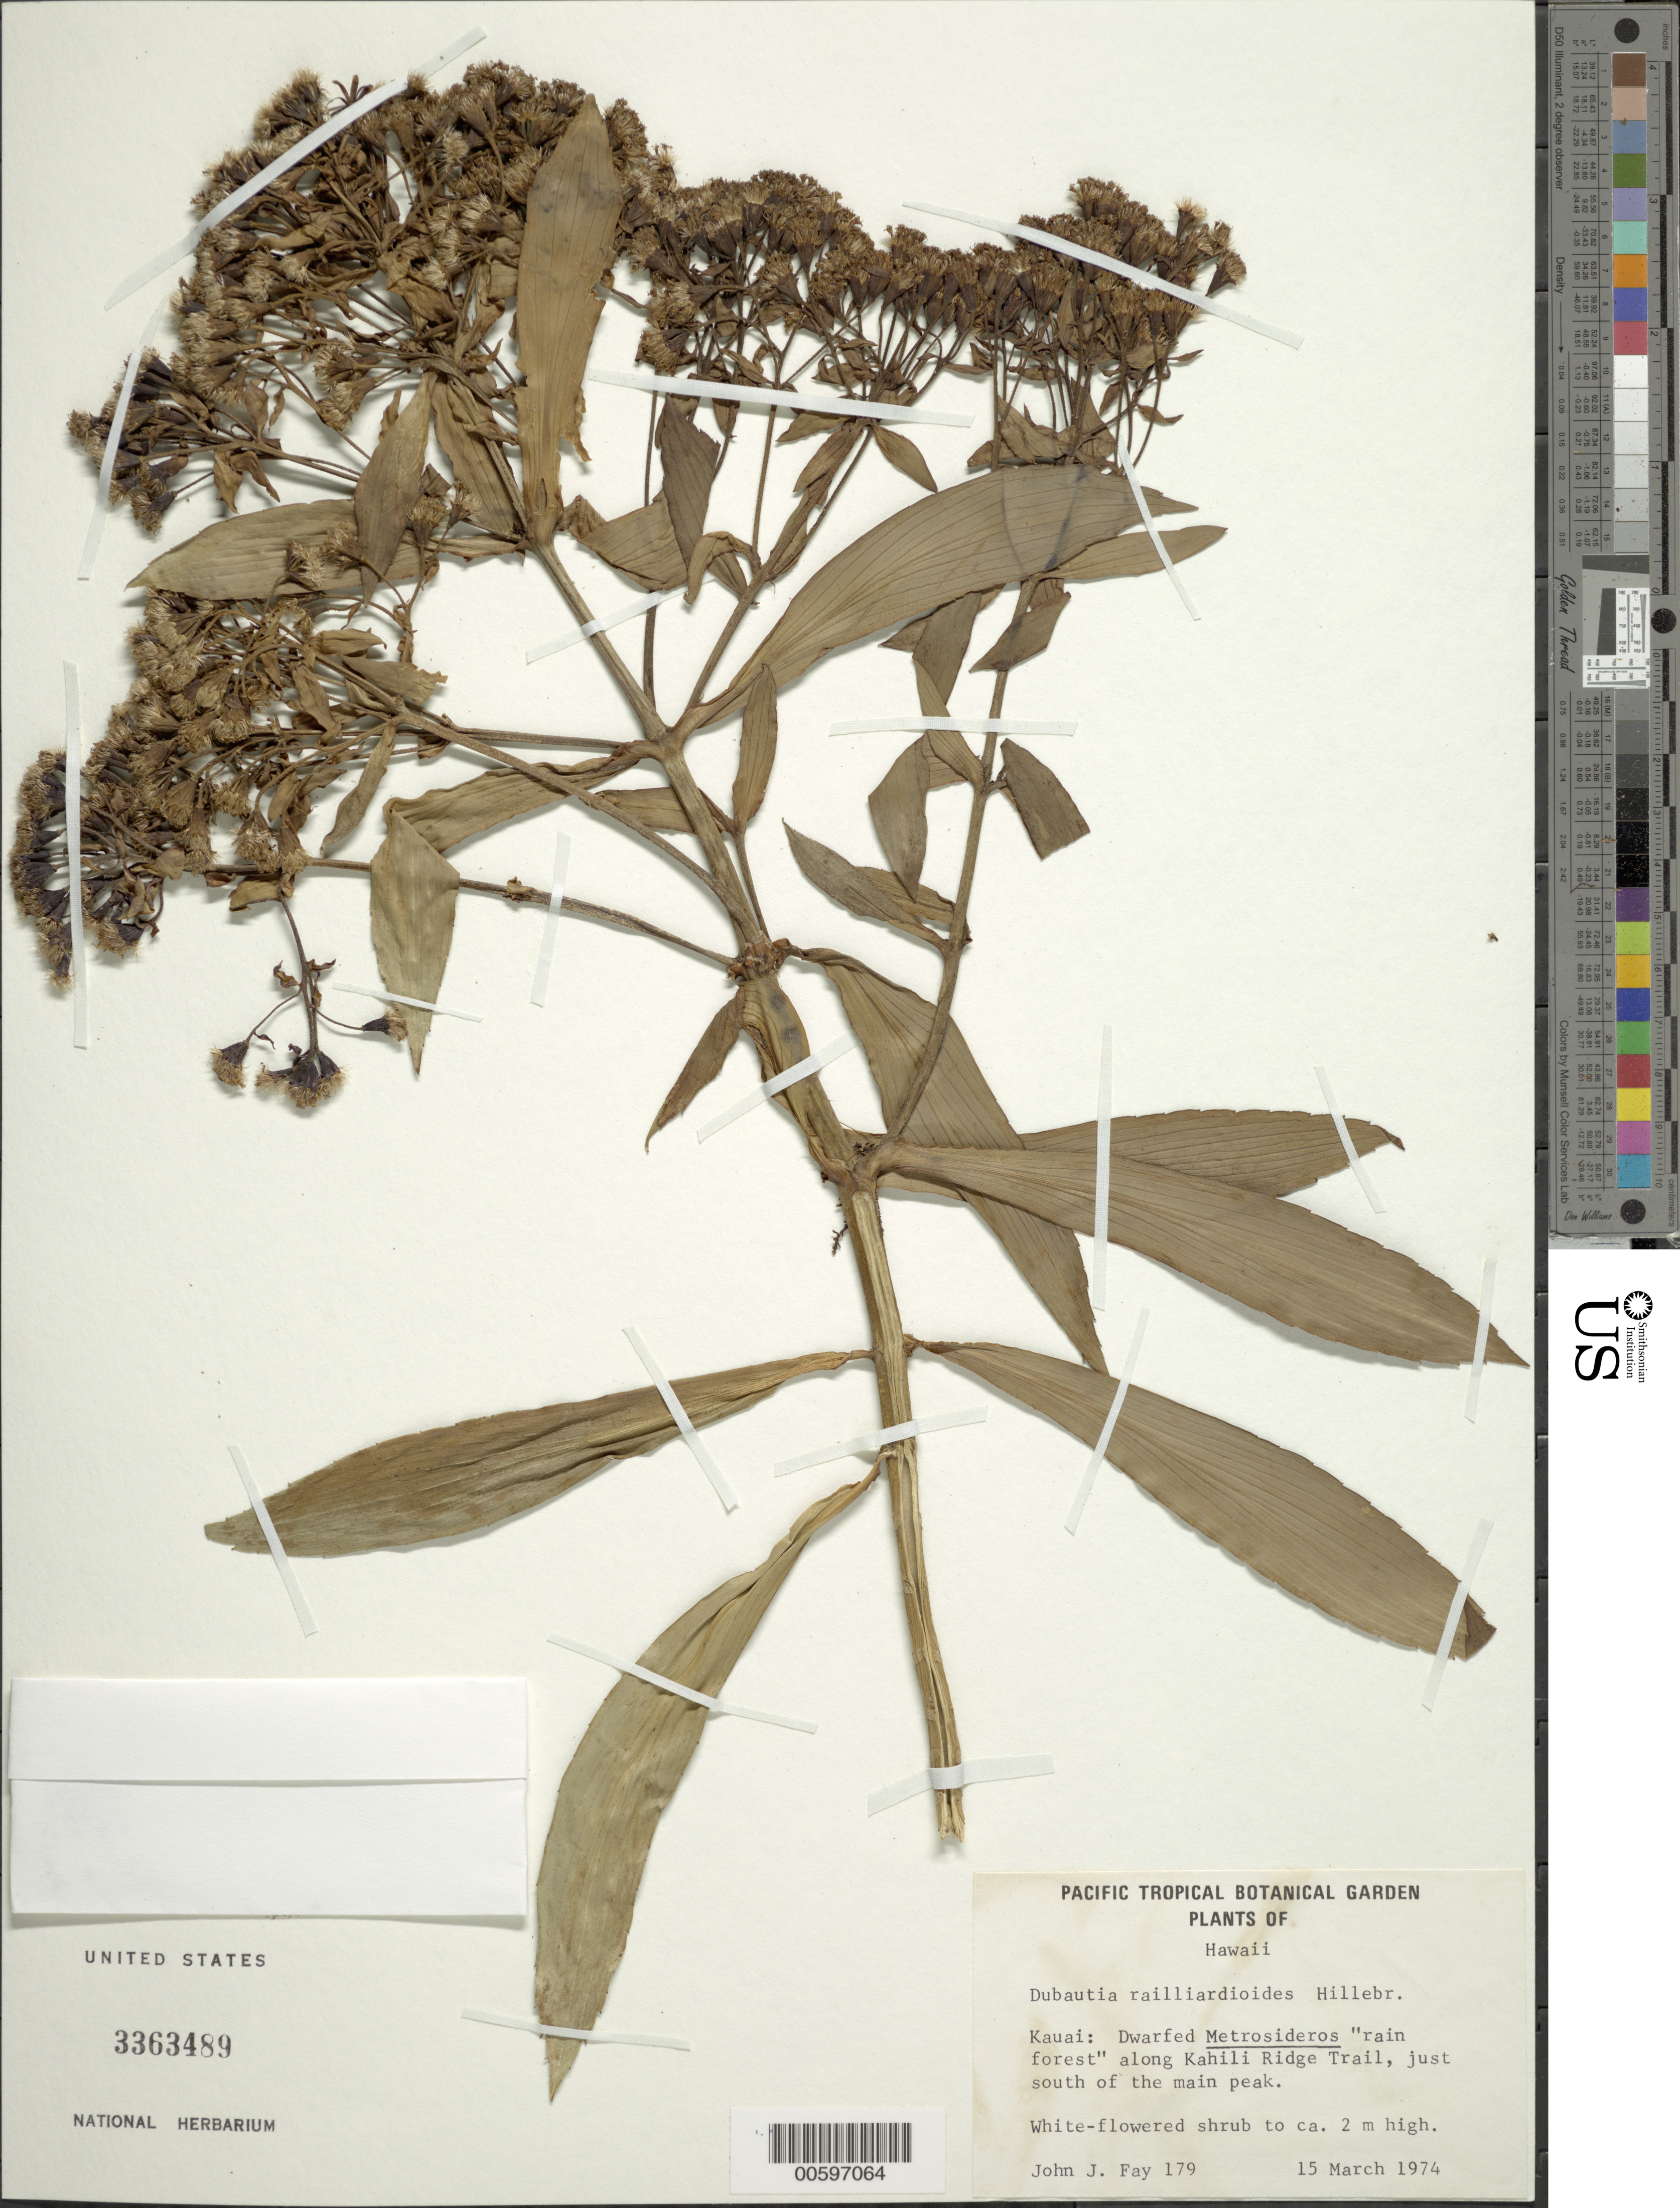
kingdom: Plantae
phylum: Tracheophyta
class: Magnoliopsida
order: Asterales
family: Asteraceae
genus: Dubautia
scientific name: Dubautia raillardioides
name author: Hillebr.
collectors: J. J. Fay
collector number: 179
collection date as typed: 15 Mar 1974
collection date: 1974-03-15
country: United States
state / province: Hawaii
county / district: Kauai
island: Kaua'i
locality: Along Kahili Ridge Trail, just S of the main peak.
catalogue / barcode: US 3363489